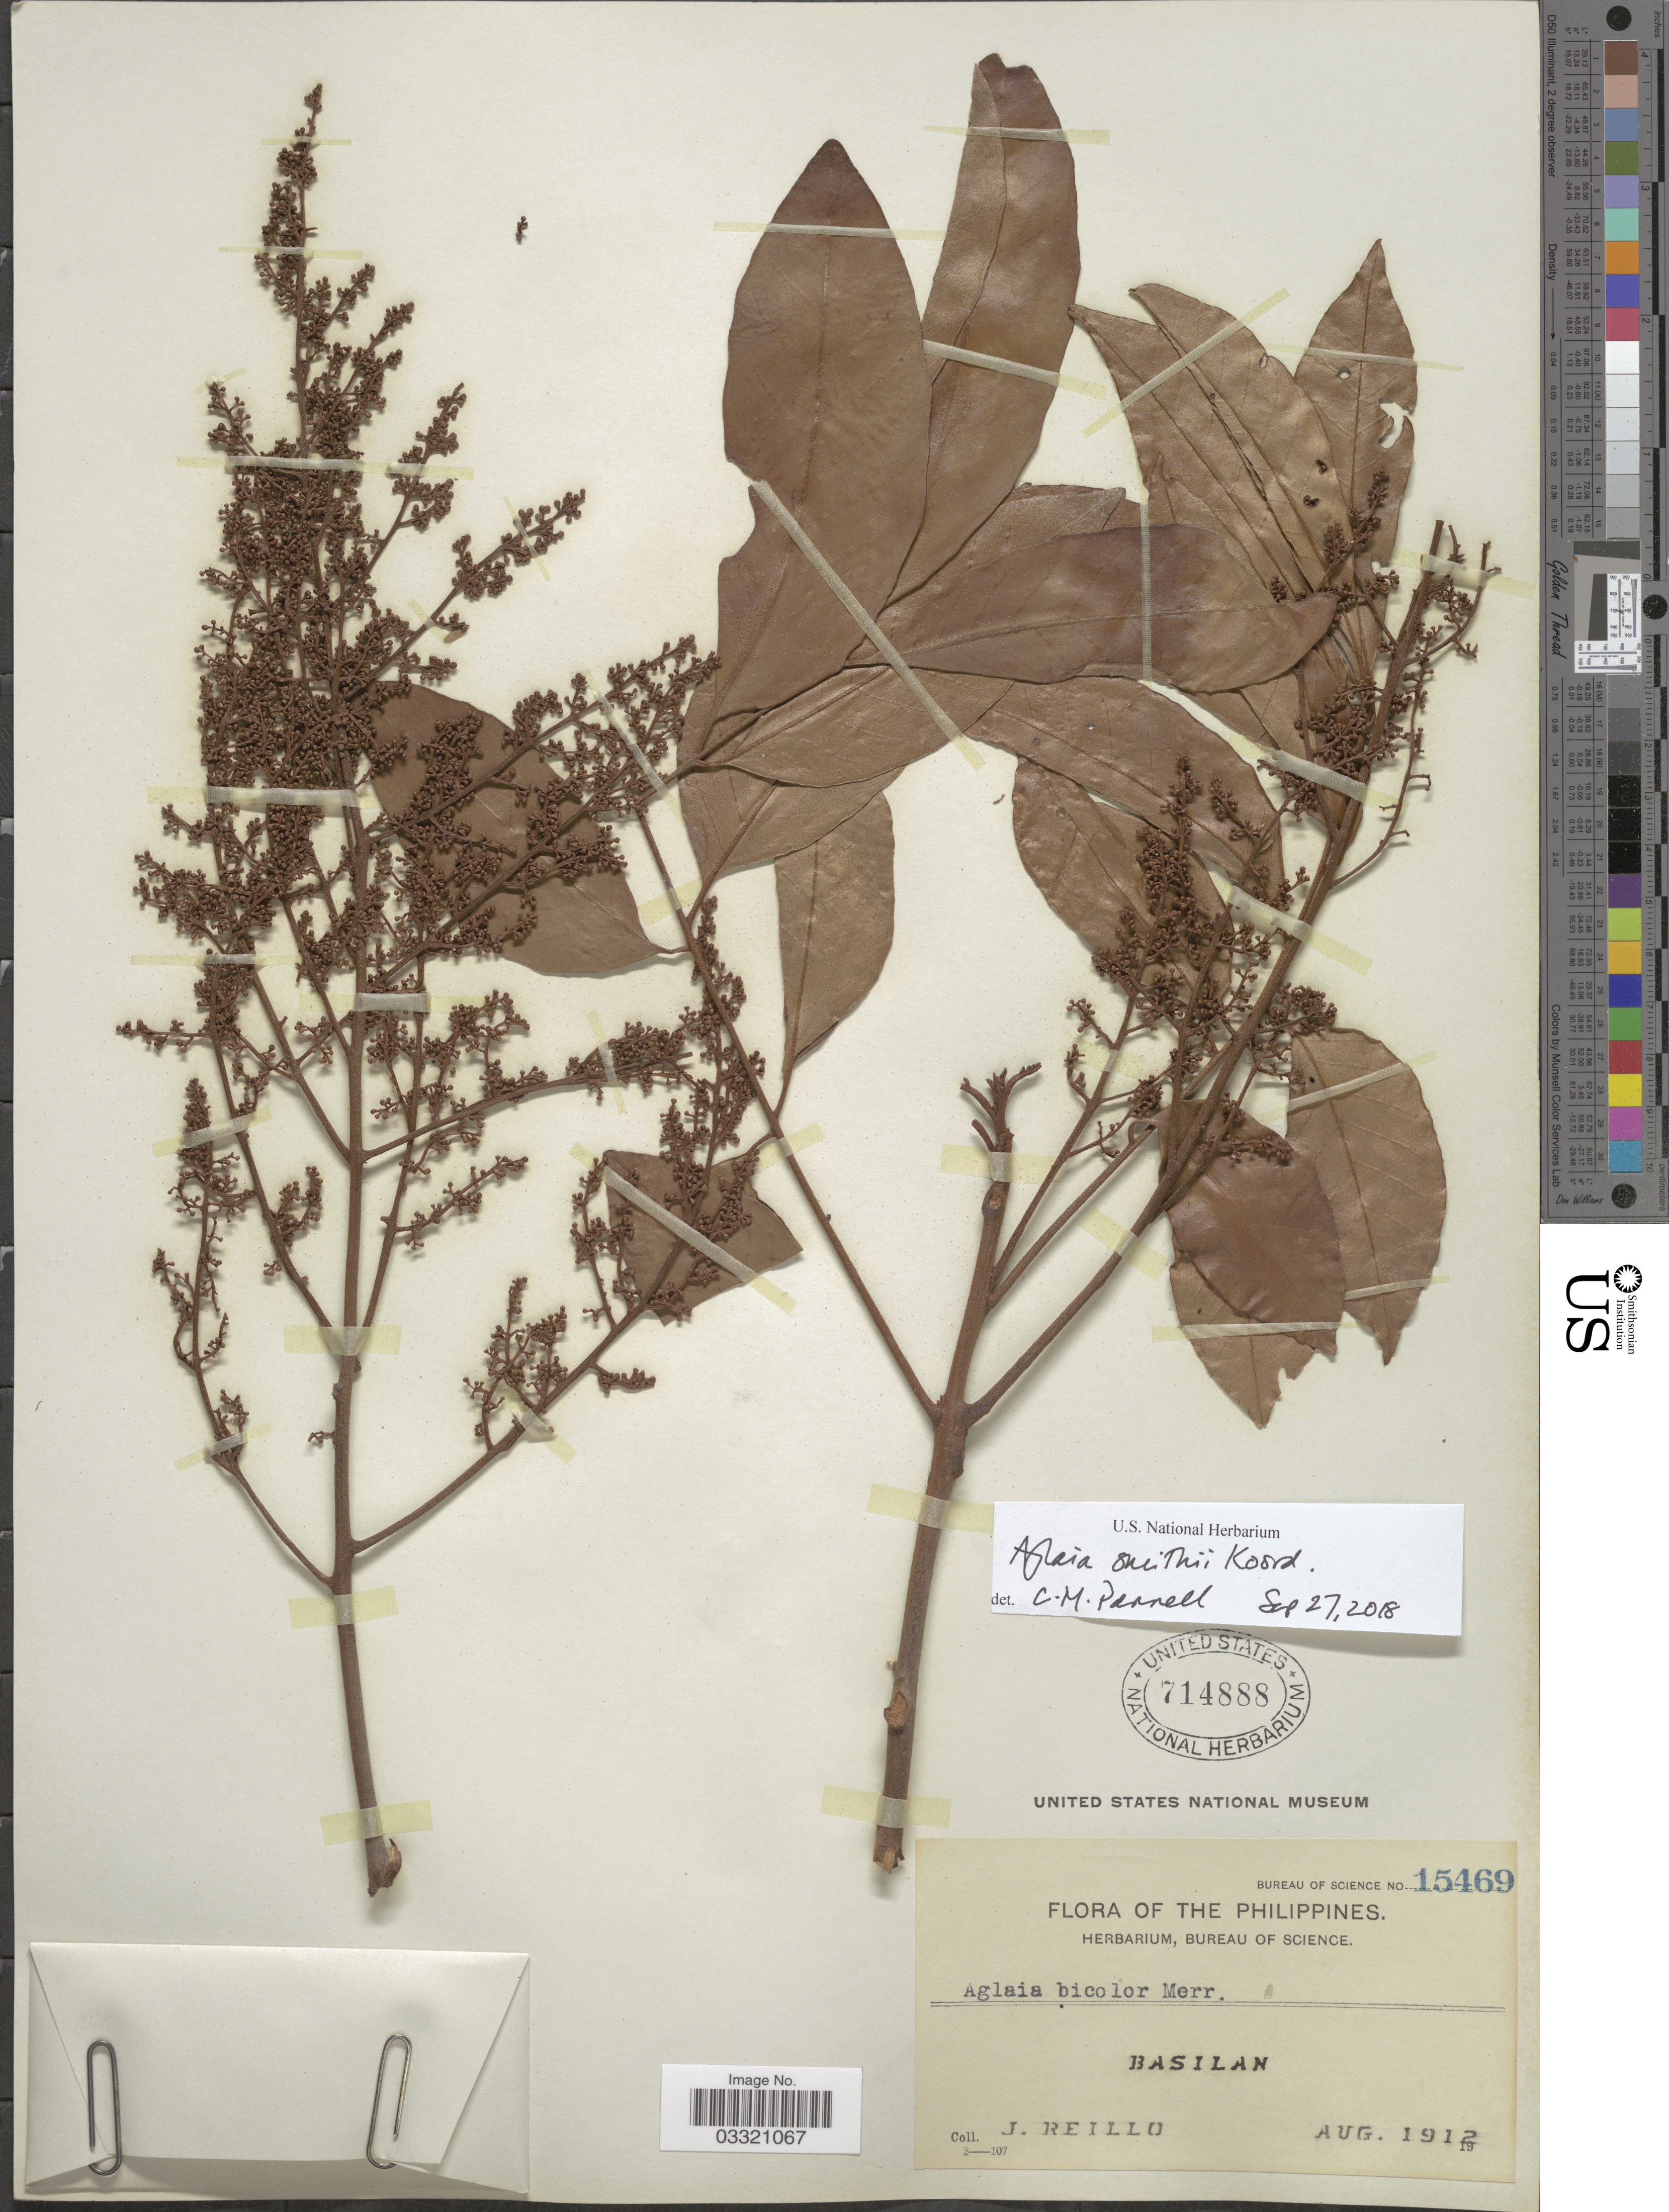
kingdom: Plantae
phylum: Tracheophyta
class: Magnoliopsida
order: Sapindales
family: Meliaceae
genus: Aglaia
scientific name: Aglaia smithii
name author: Koord.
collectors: J. Reillo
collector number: Bureau of Science 15469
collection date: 1912-08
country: Philippines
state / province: Muslim Mindanao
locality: Basilan.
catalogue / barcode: US 714888